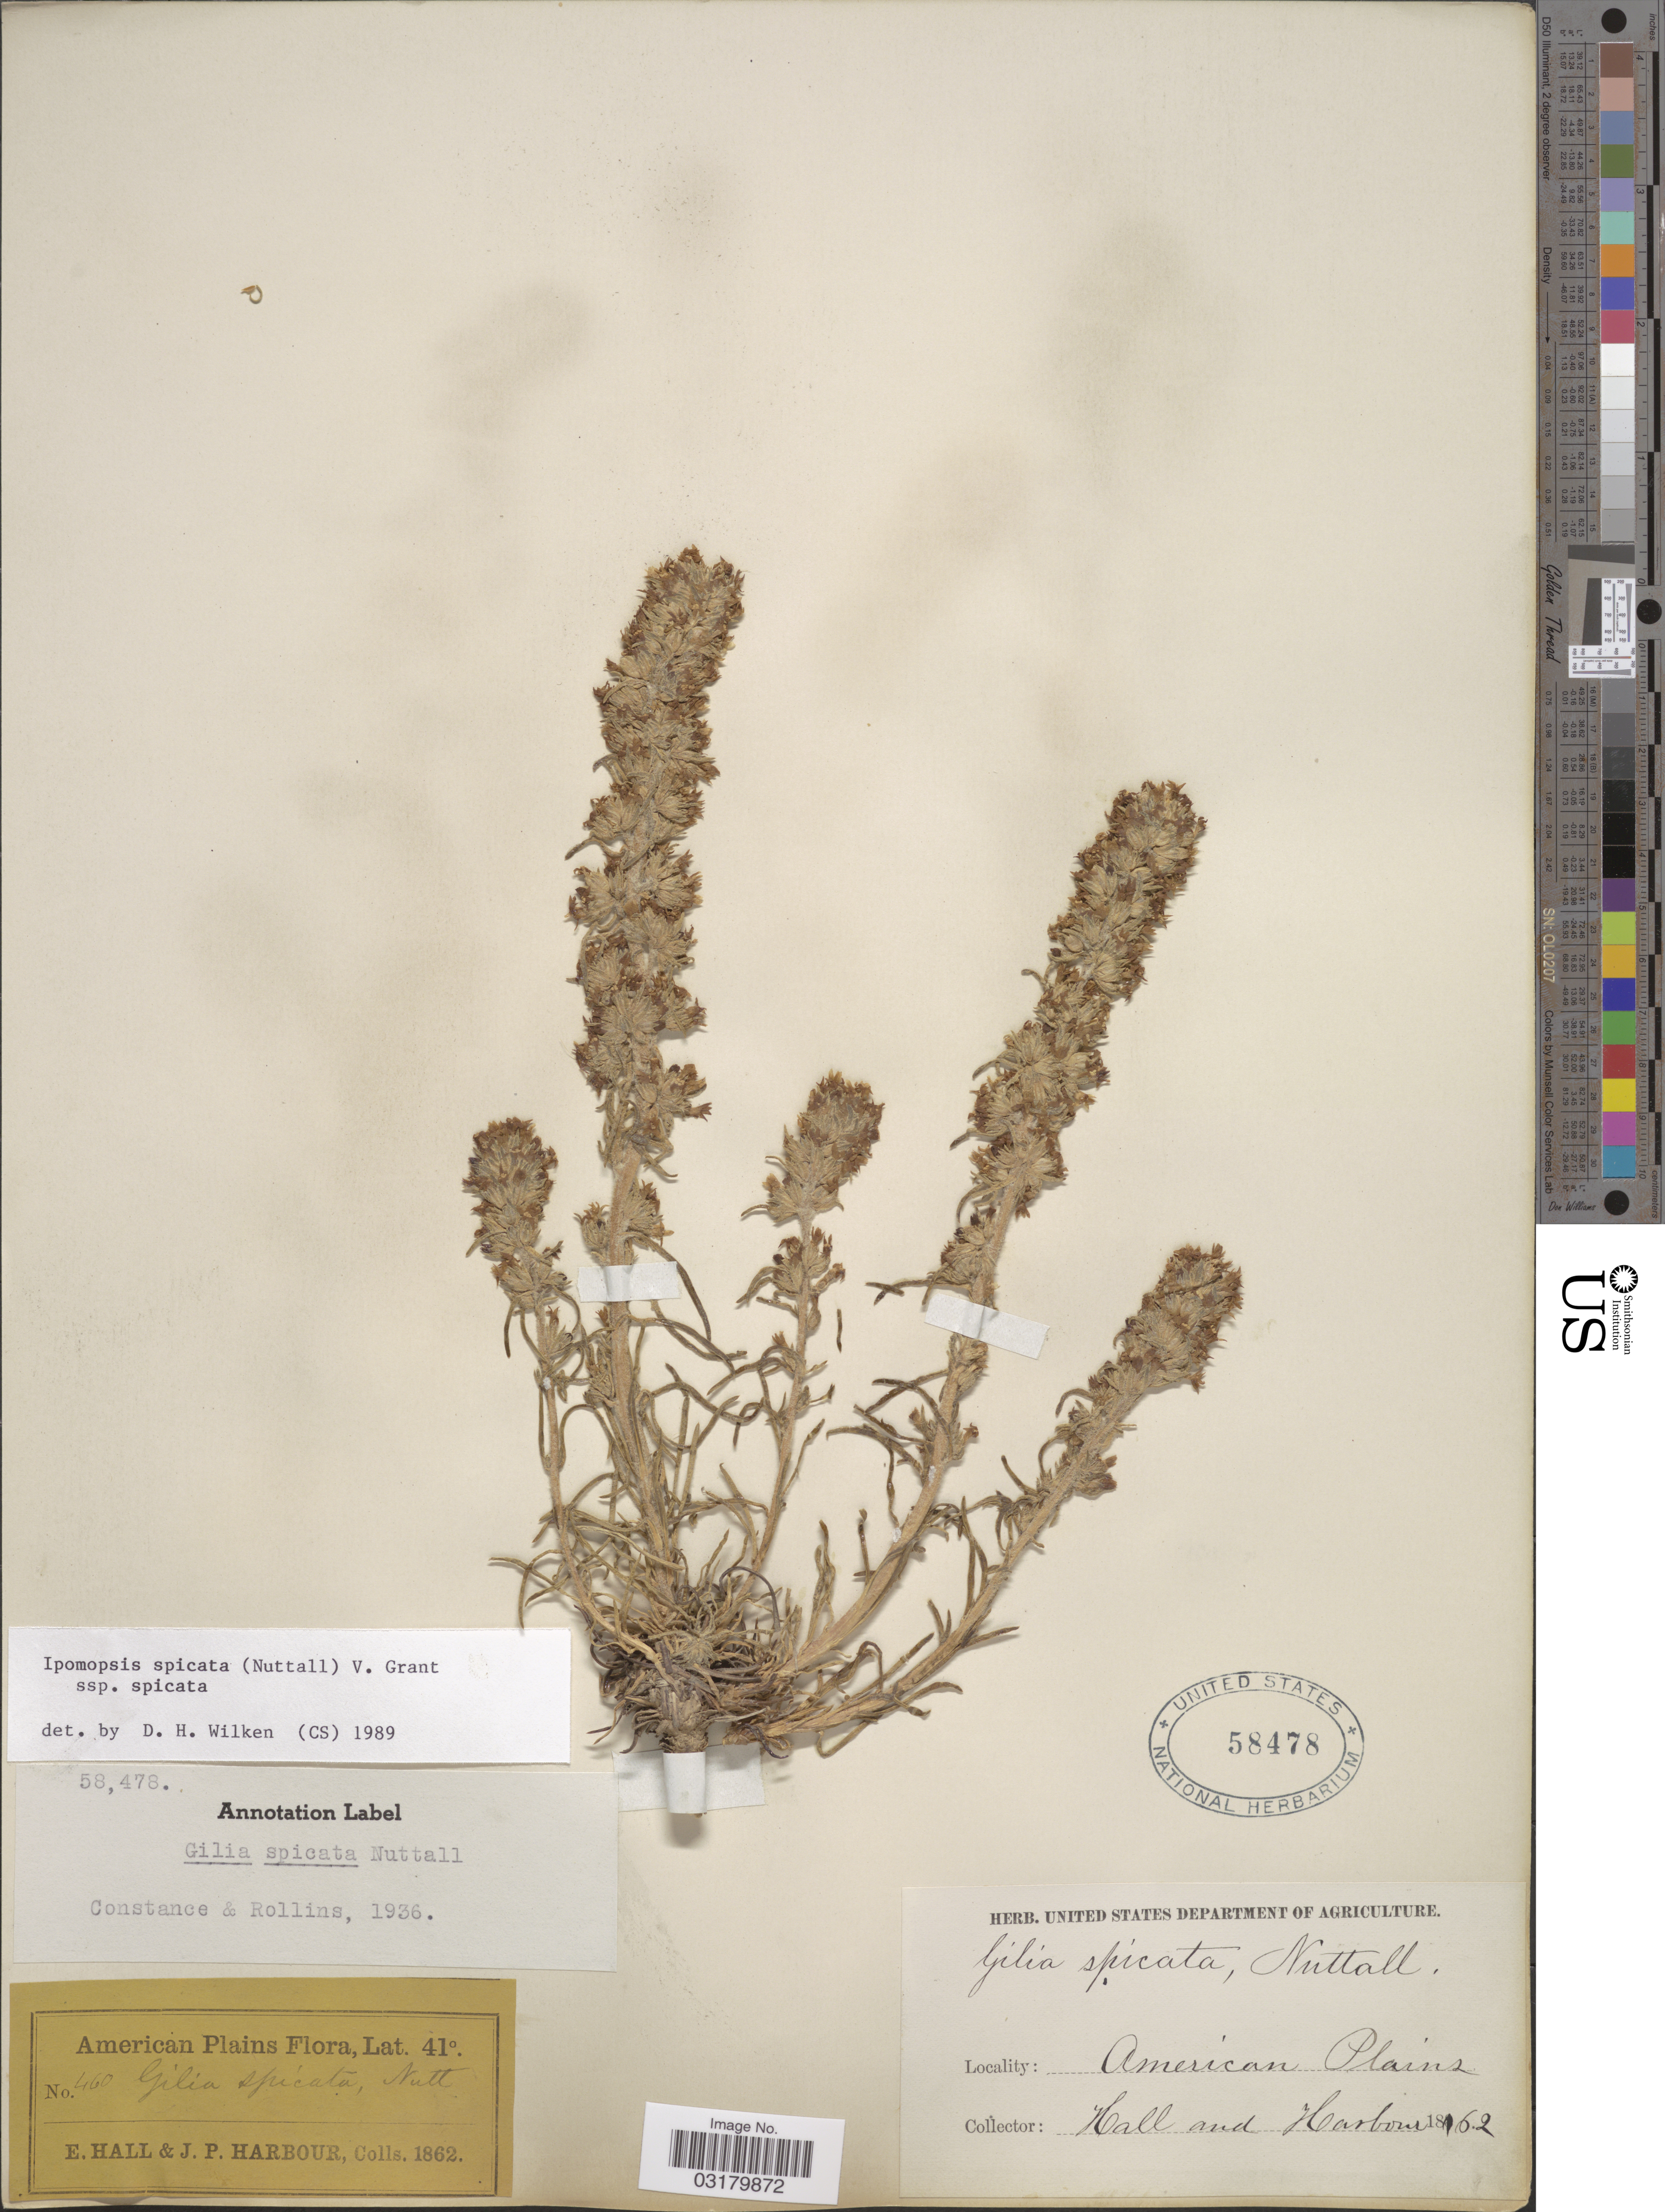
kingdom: Plantae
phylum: Tracheophyta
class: Magnoliopsida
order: Ericales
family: Polemoniaceae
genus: Ipomopsis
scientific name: Ipomopsis spicata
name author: (Nutt.) V.E. Grant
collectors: E. Hall & J. Harbour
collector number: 460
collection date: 1862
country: United States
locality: American Plains.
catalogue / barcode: US 58478